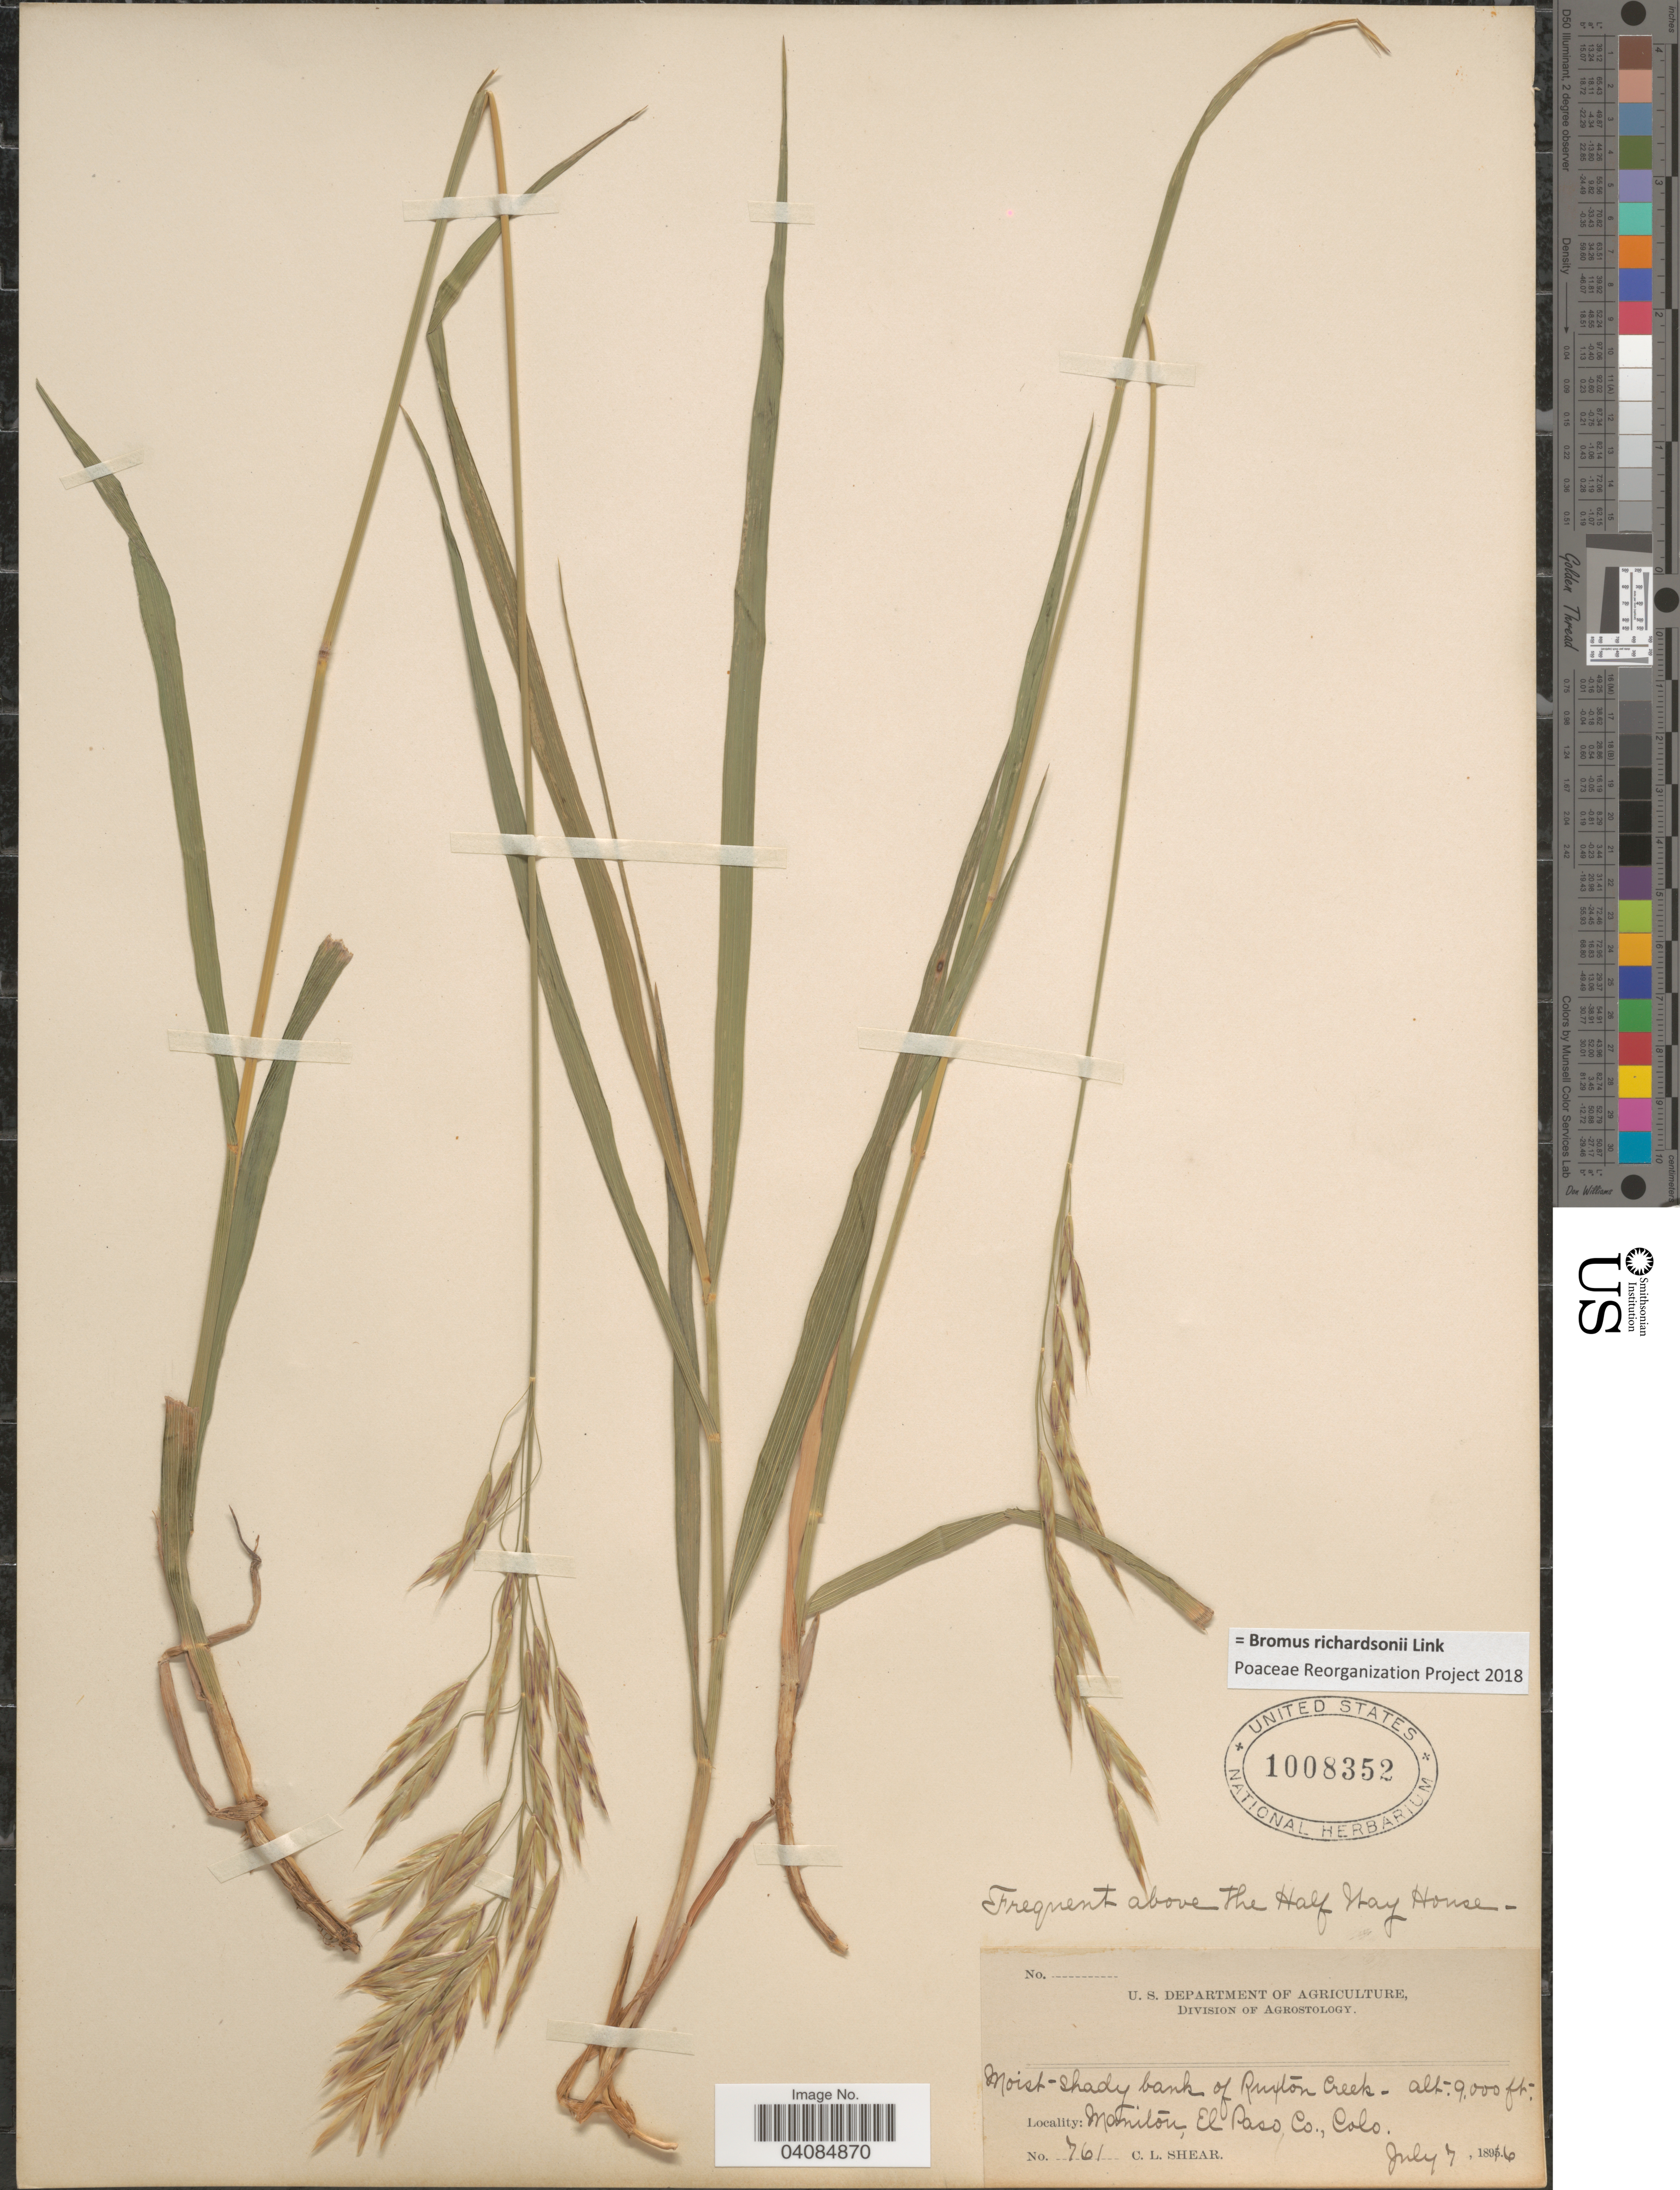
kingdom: Plantae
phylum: Tracheophyta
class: Liliopsida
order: Poales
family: Poaceae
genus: Bromus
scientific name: Bromus racemosus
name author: L.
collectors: C. L. Shear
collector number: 761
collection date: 1896-07-07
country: United States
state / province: Colorado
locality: Frequent above The Half Way House. Moist - Shady bank of Ruxton Creek. Monitou, El Paso Co.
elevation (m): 2743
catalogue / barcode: US 1008352